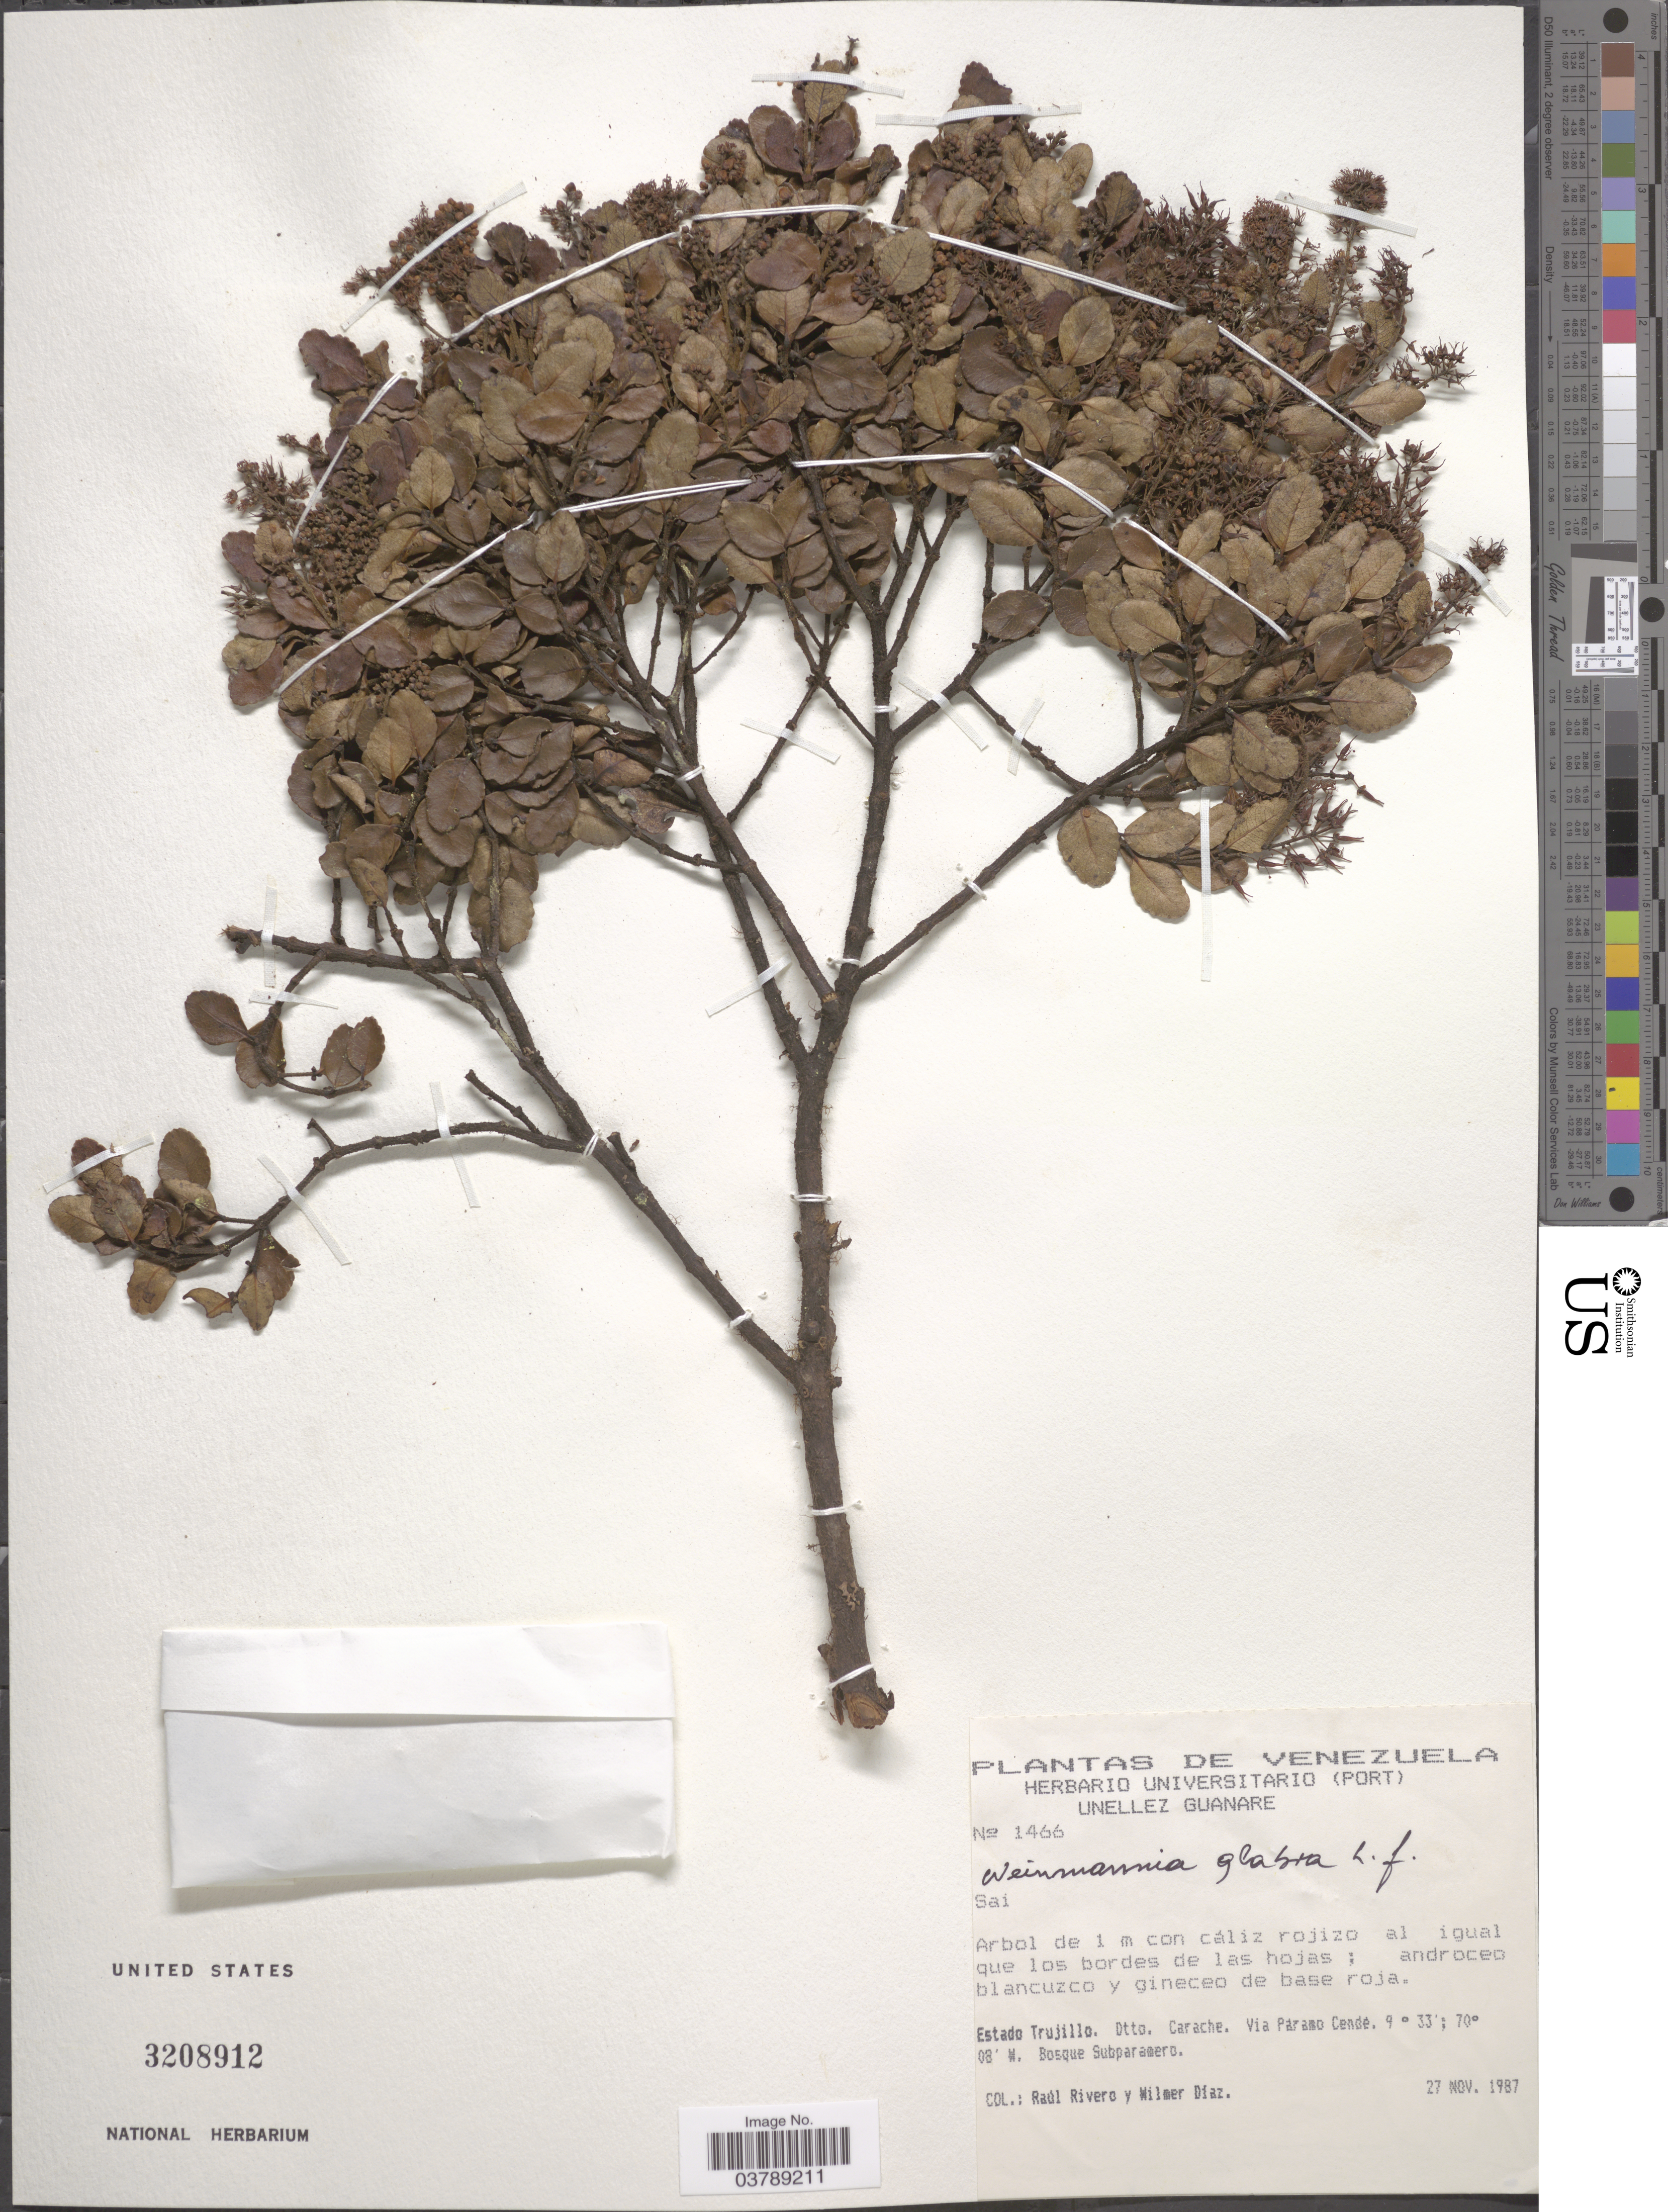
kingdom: Plantae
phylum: Tracheophyta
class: Magnoliopsida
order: Oxalidales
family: Cunoniaceae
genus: Weinmannia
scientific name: Weinmannia karsteniana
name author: Szyszyll.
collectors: R. Rivero & W. Díaz P.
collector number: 1466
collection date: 1987-11-27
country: Venezuela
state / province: Trujillo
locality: Dtto. Carache. Via Páramo Cendé. Bosque Subparamero.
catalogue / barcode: US 3208912